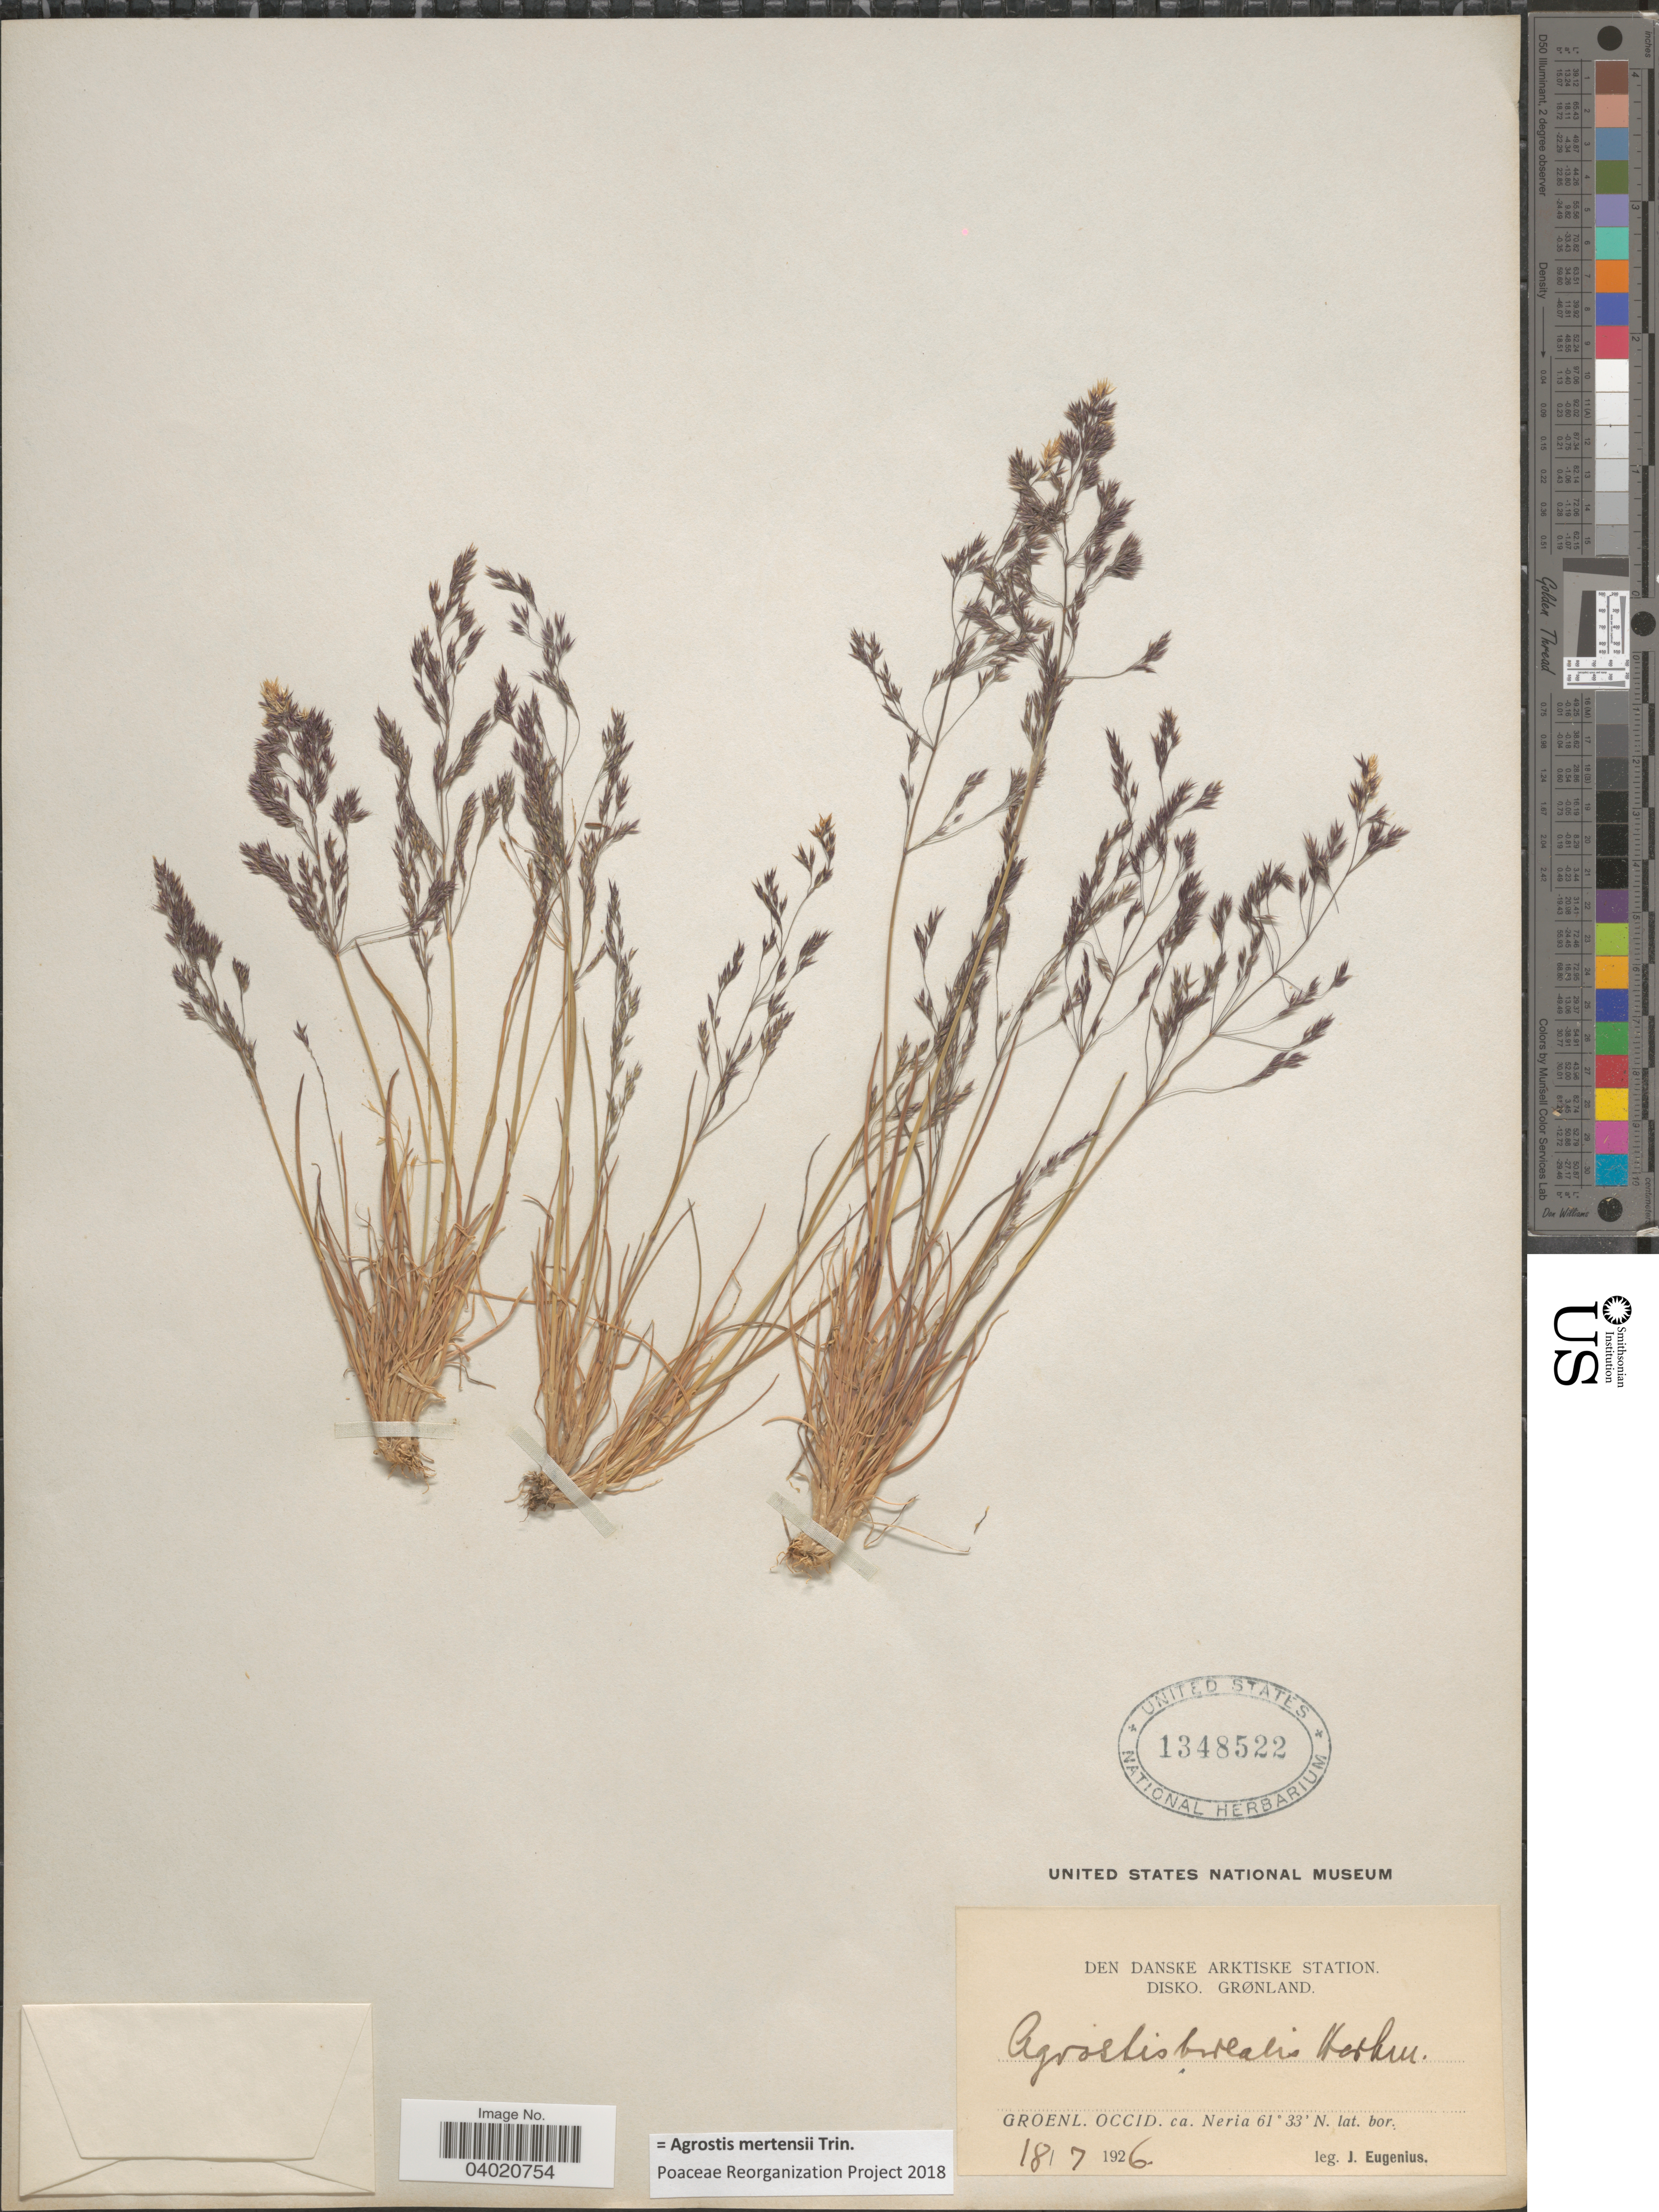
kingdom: Plantae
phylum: Tracheophyta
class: Liliopsida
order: Poales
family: Poaceae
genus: Agrostis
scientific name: Agrostis mertensii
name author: Trin.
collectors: J. Eugenius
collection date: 1926-07-18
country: Greenland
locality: Den Danske Arktiske Station. Disko, Grønland. Groenl. Occid. ca. Neria.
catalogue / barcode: US 1348522